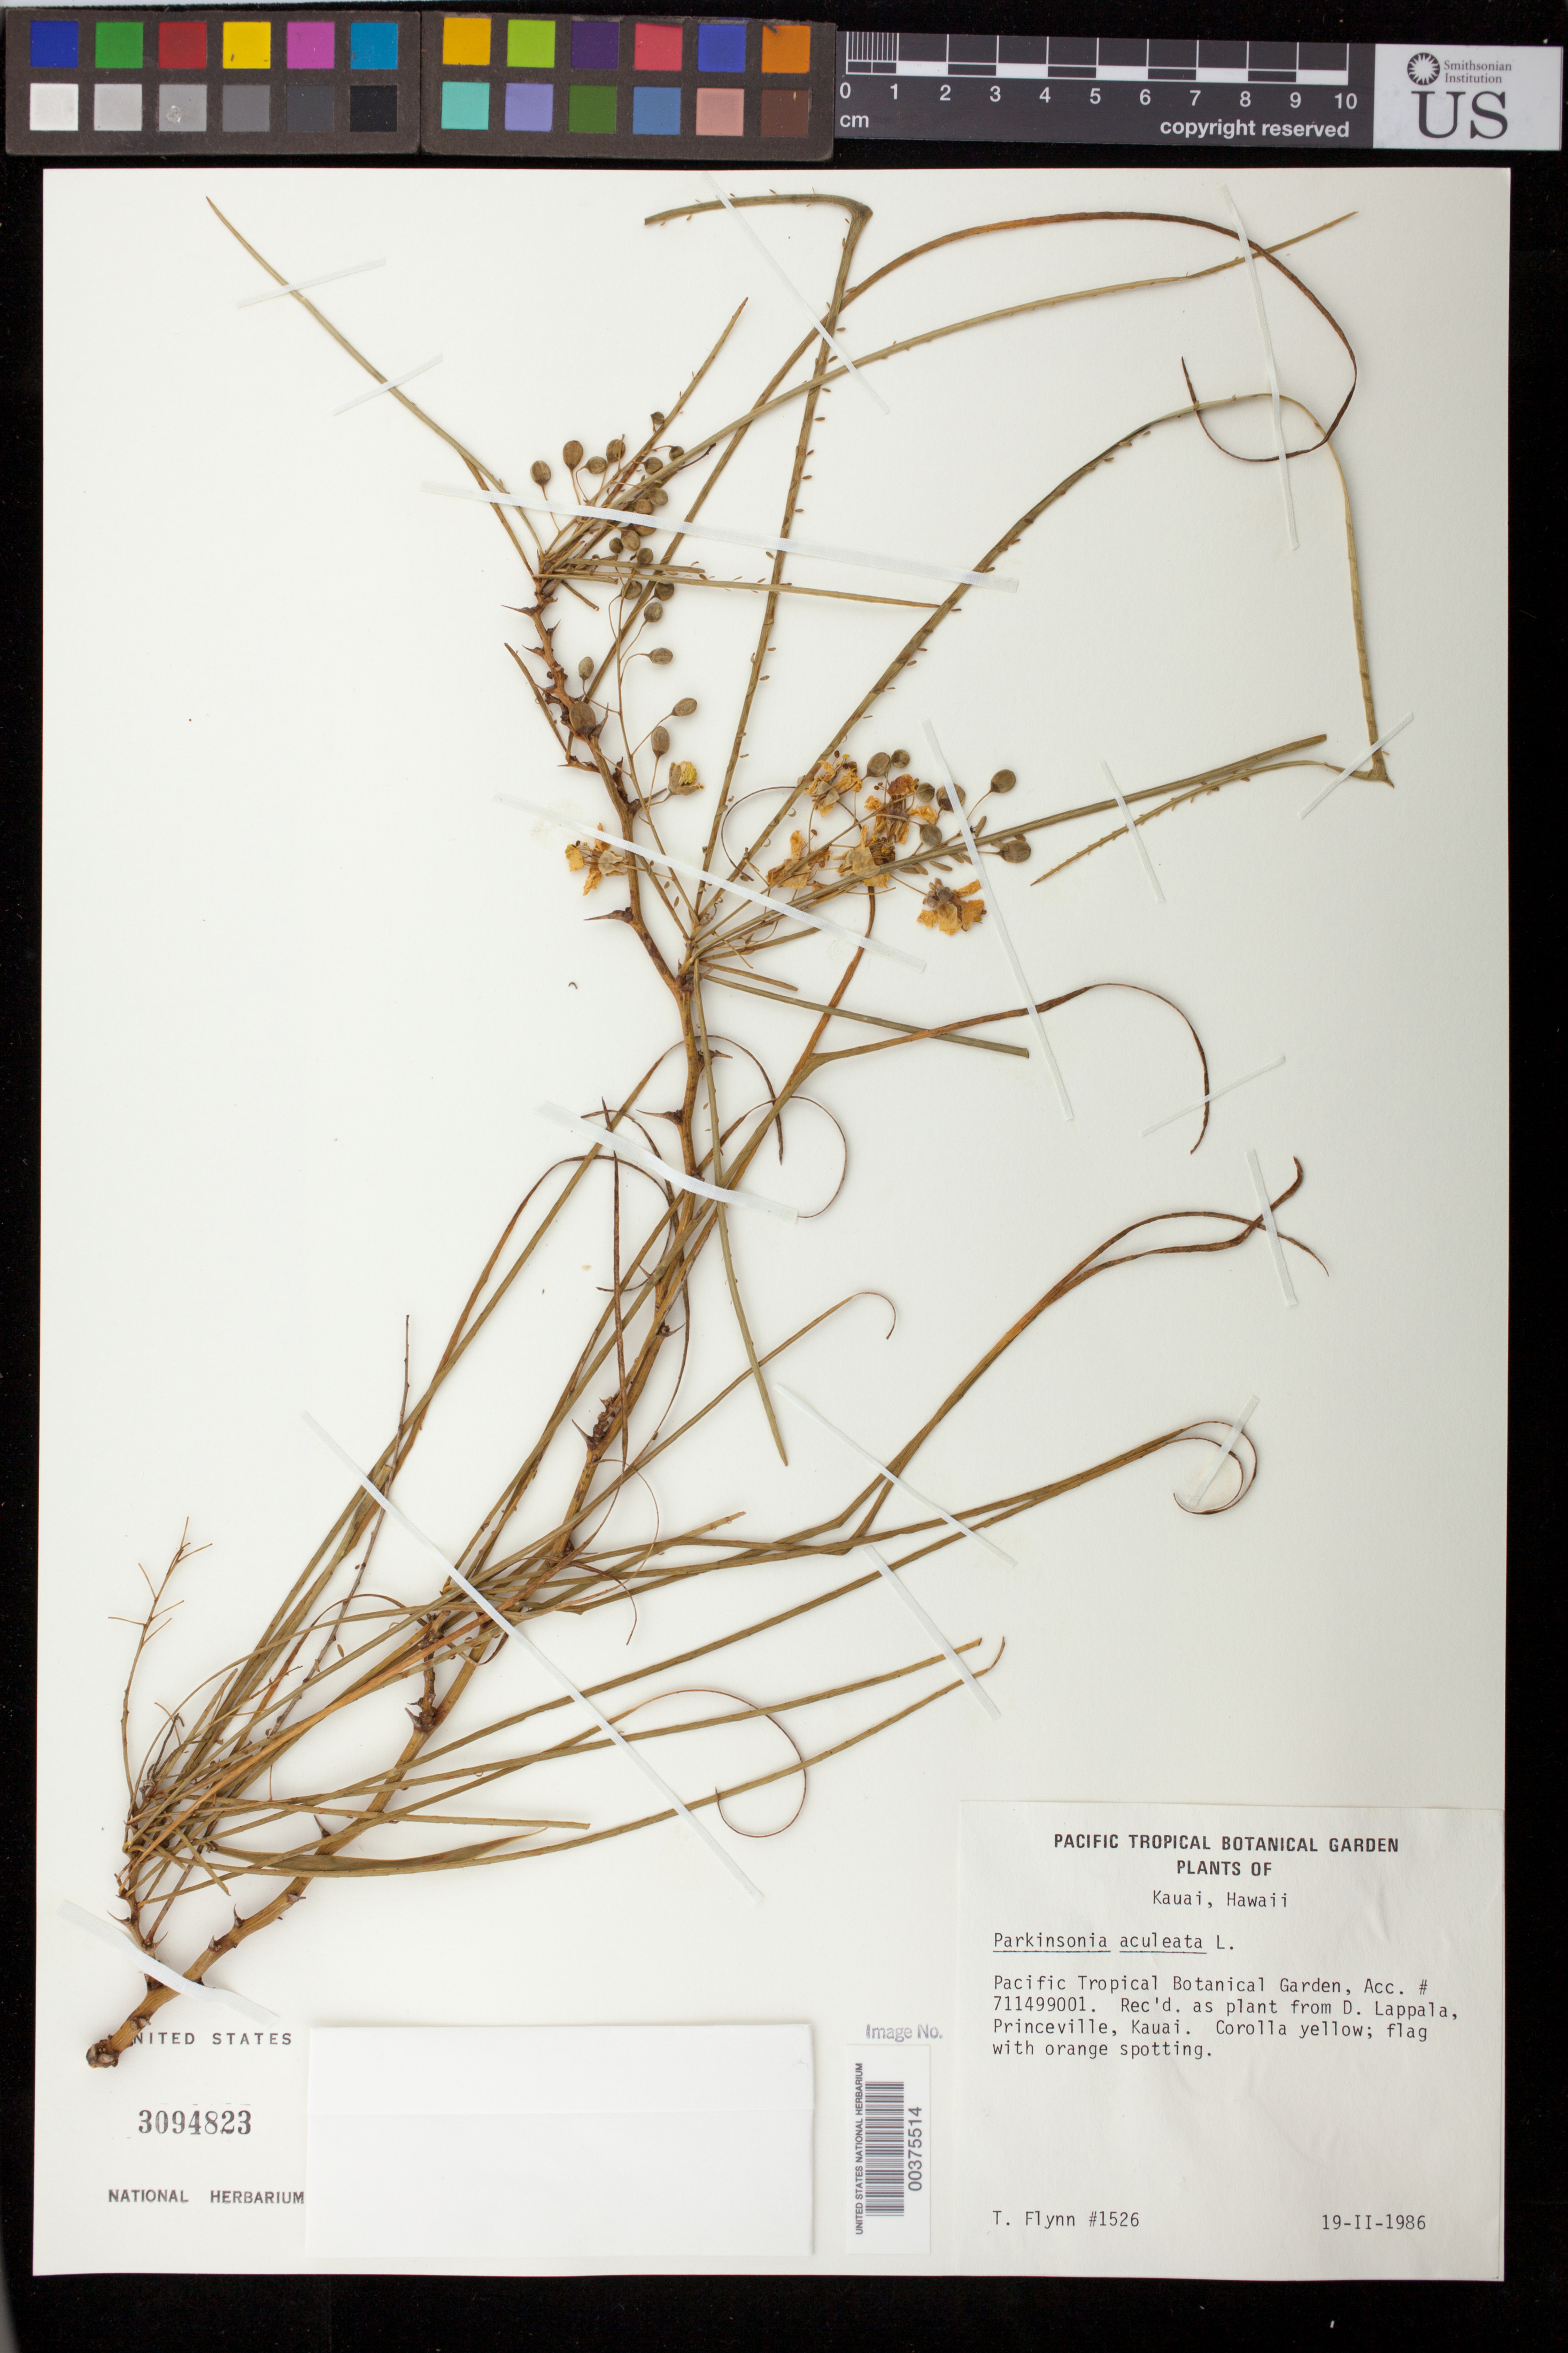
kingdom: Plantae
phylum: Tracheophyta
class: Magnoliopsida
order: Fabales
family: Fabaceae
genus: Parkinsonia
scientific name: Parkinsonia aculeata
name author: L.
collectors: T. Flynn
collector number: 1526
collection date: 1986-02-19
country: United States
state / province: Hawaii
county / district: Kauai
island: Kaua'i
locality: Pacific Tropical Botanical Garden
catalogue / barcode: US 3094823